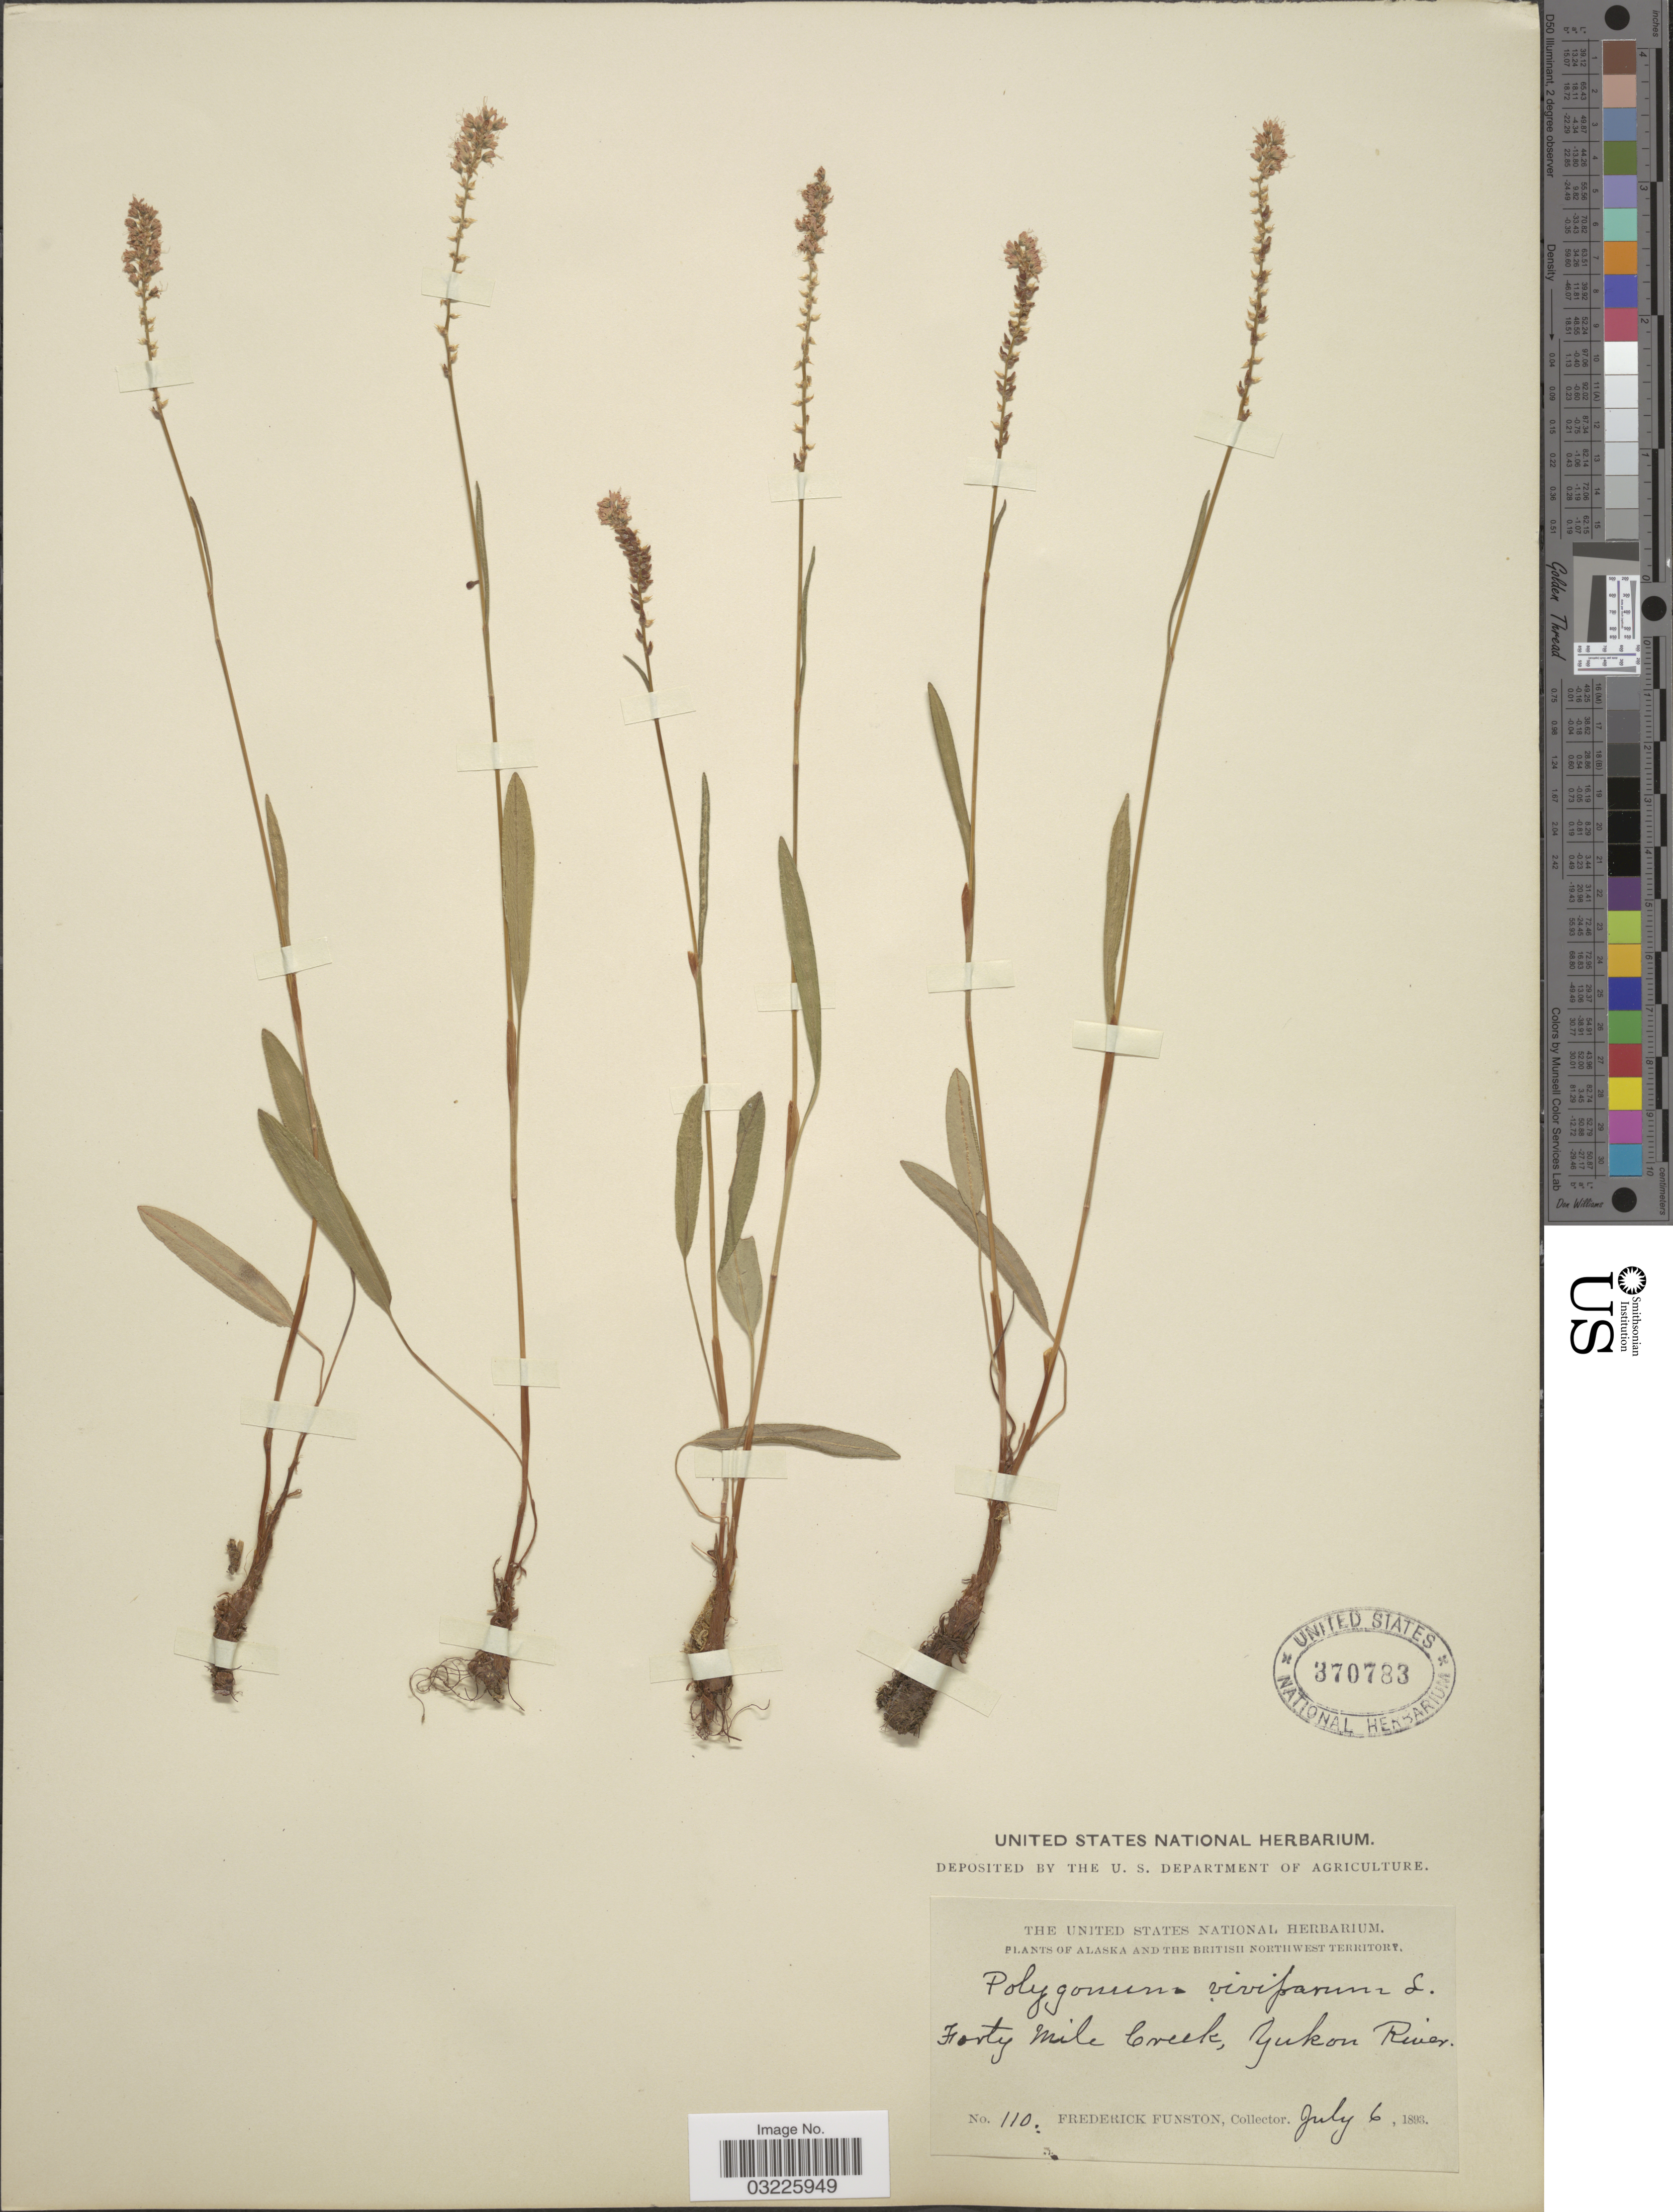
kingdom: Plantae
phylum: Tracheophyta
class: Magnoliopsida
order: Caryophyllales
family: Polygonaceae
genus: Bistorta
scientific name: Bistorta vivipara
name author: (L.) Delarbre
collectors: F. Funston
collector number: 110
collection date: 1893-07-06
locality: Alaska and the British Northwest Territory. Forty Mile Creek, Yukon River.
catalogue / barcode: US 370783